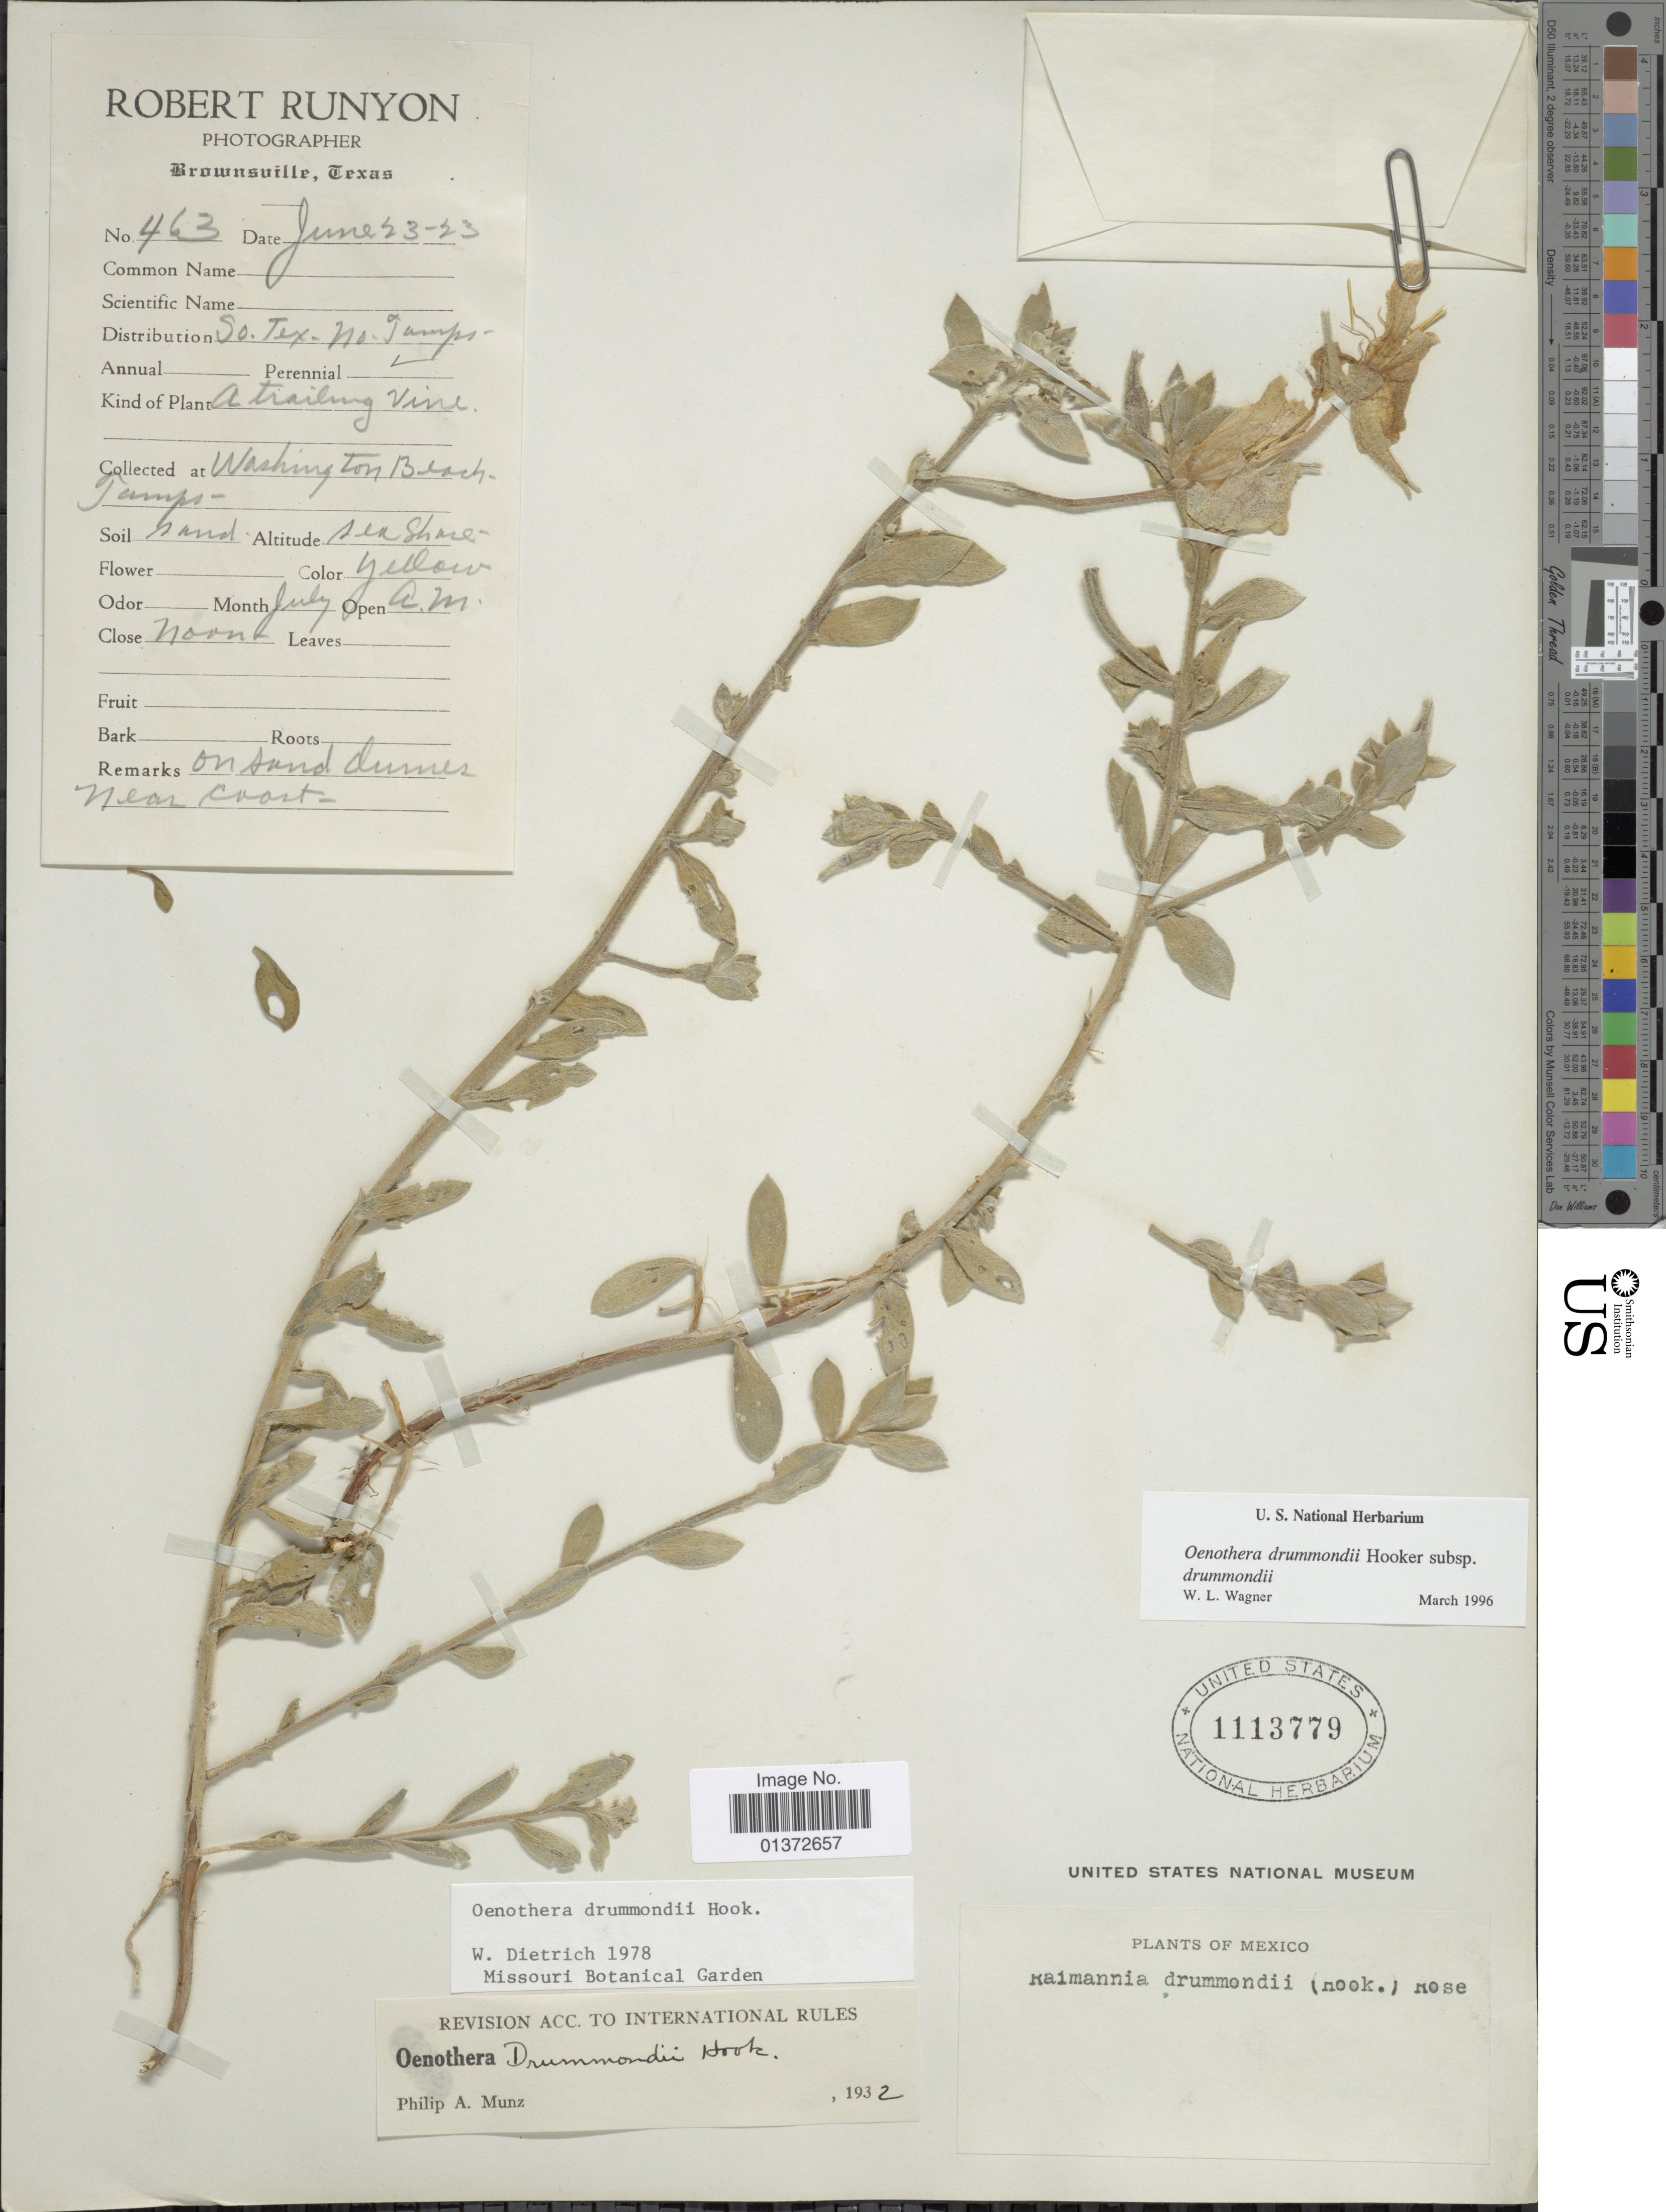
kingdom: Plantae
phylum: Tracheophyta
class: Magnoliopsida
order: Myrtales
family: Onagraceae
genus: Oenothera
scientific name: Oenothera drummondii subsp. drummondii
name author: Hook.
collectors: R. Runyon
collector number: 463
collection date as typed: Transcribed d/m/y: 23/6/23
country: Mexico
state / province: Tamaulipas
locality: Washington Beach Tamps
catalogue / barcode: US 1113779